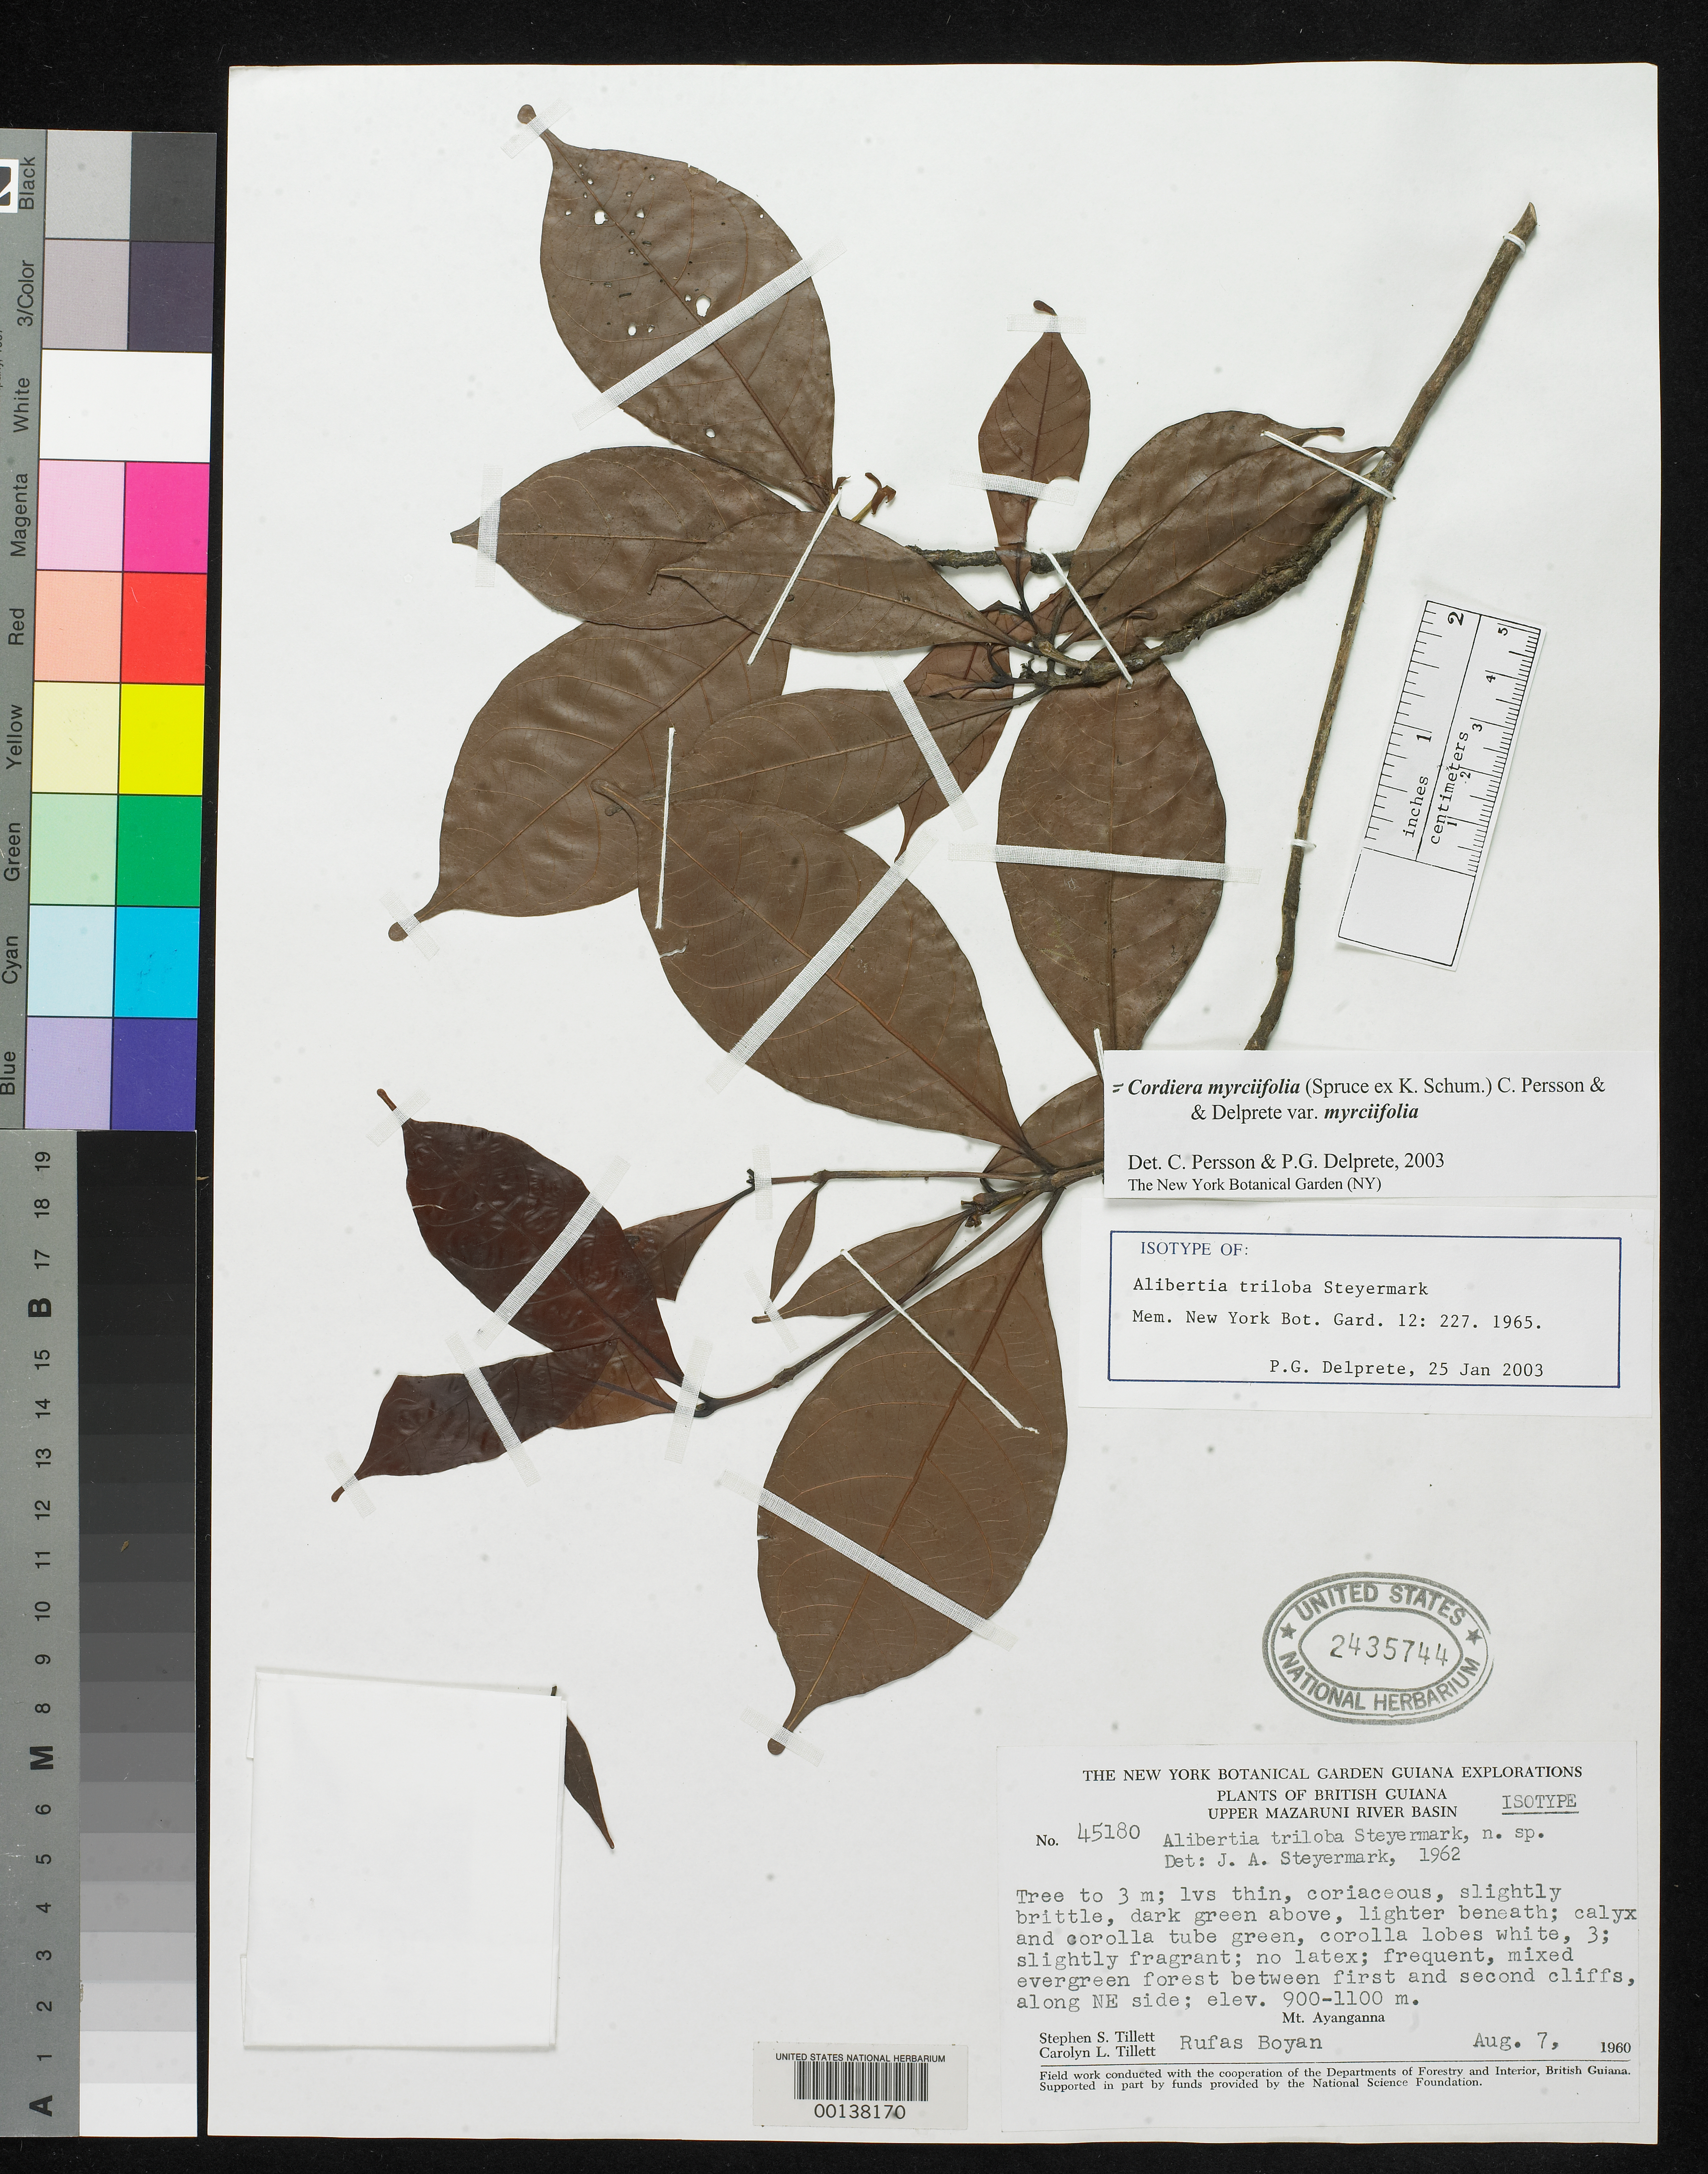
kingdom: Plantae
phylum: Tracheophyta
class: Magnoliopsida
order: Gentianales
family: Rubiaceae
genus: Alibertia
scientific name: Alibertia triloba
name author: Steyerm.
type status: Isotype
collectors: S. S. Tillett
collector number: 45180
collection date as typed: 07 Aug 1960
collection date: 1960-08-07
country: Guyana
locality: Mount Ayanganna; (country as "British Guiana").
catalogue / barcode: US 2435744